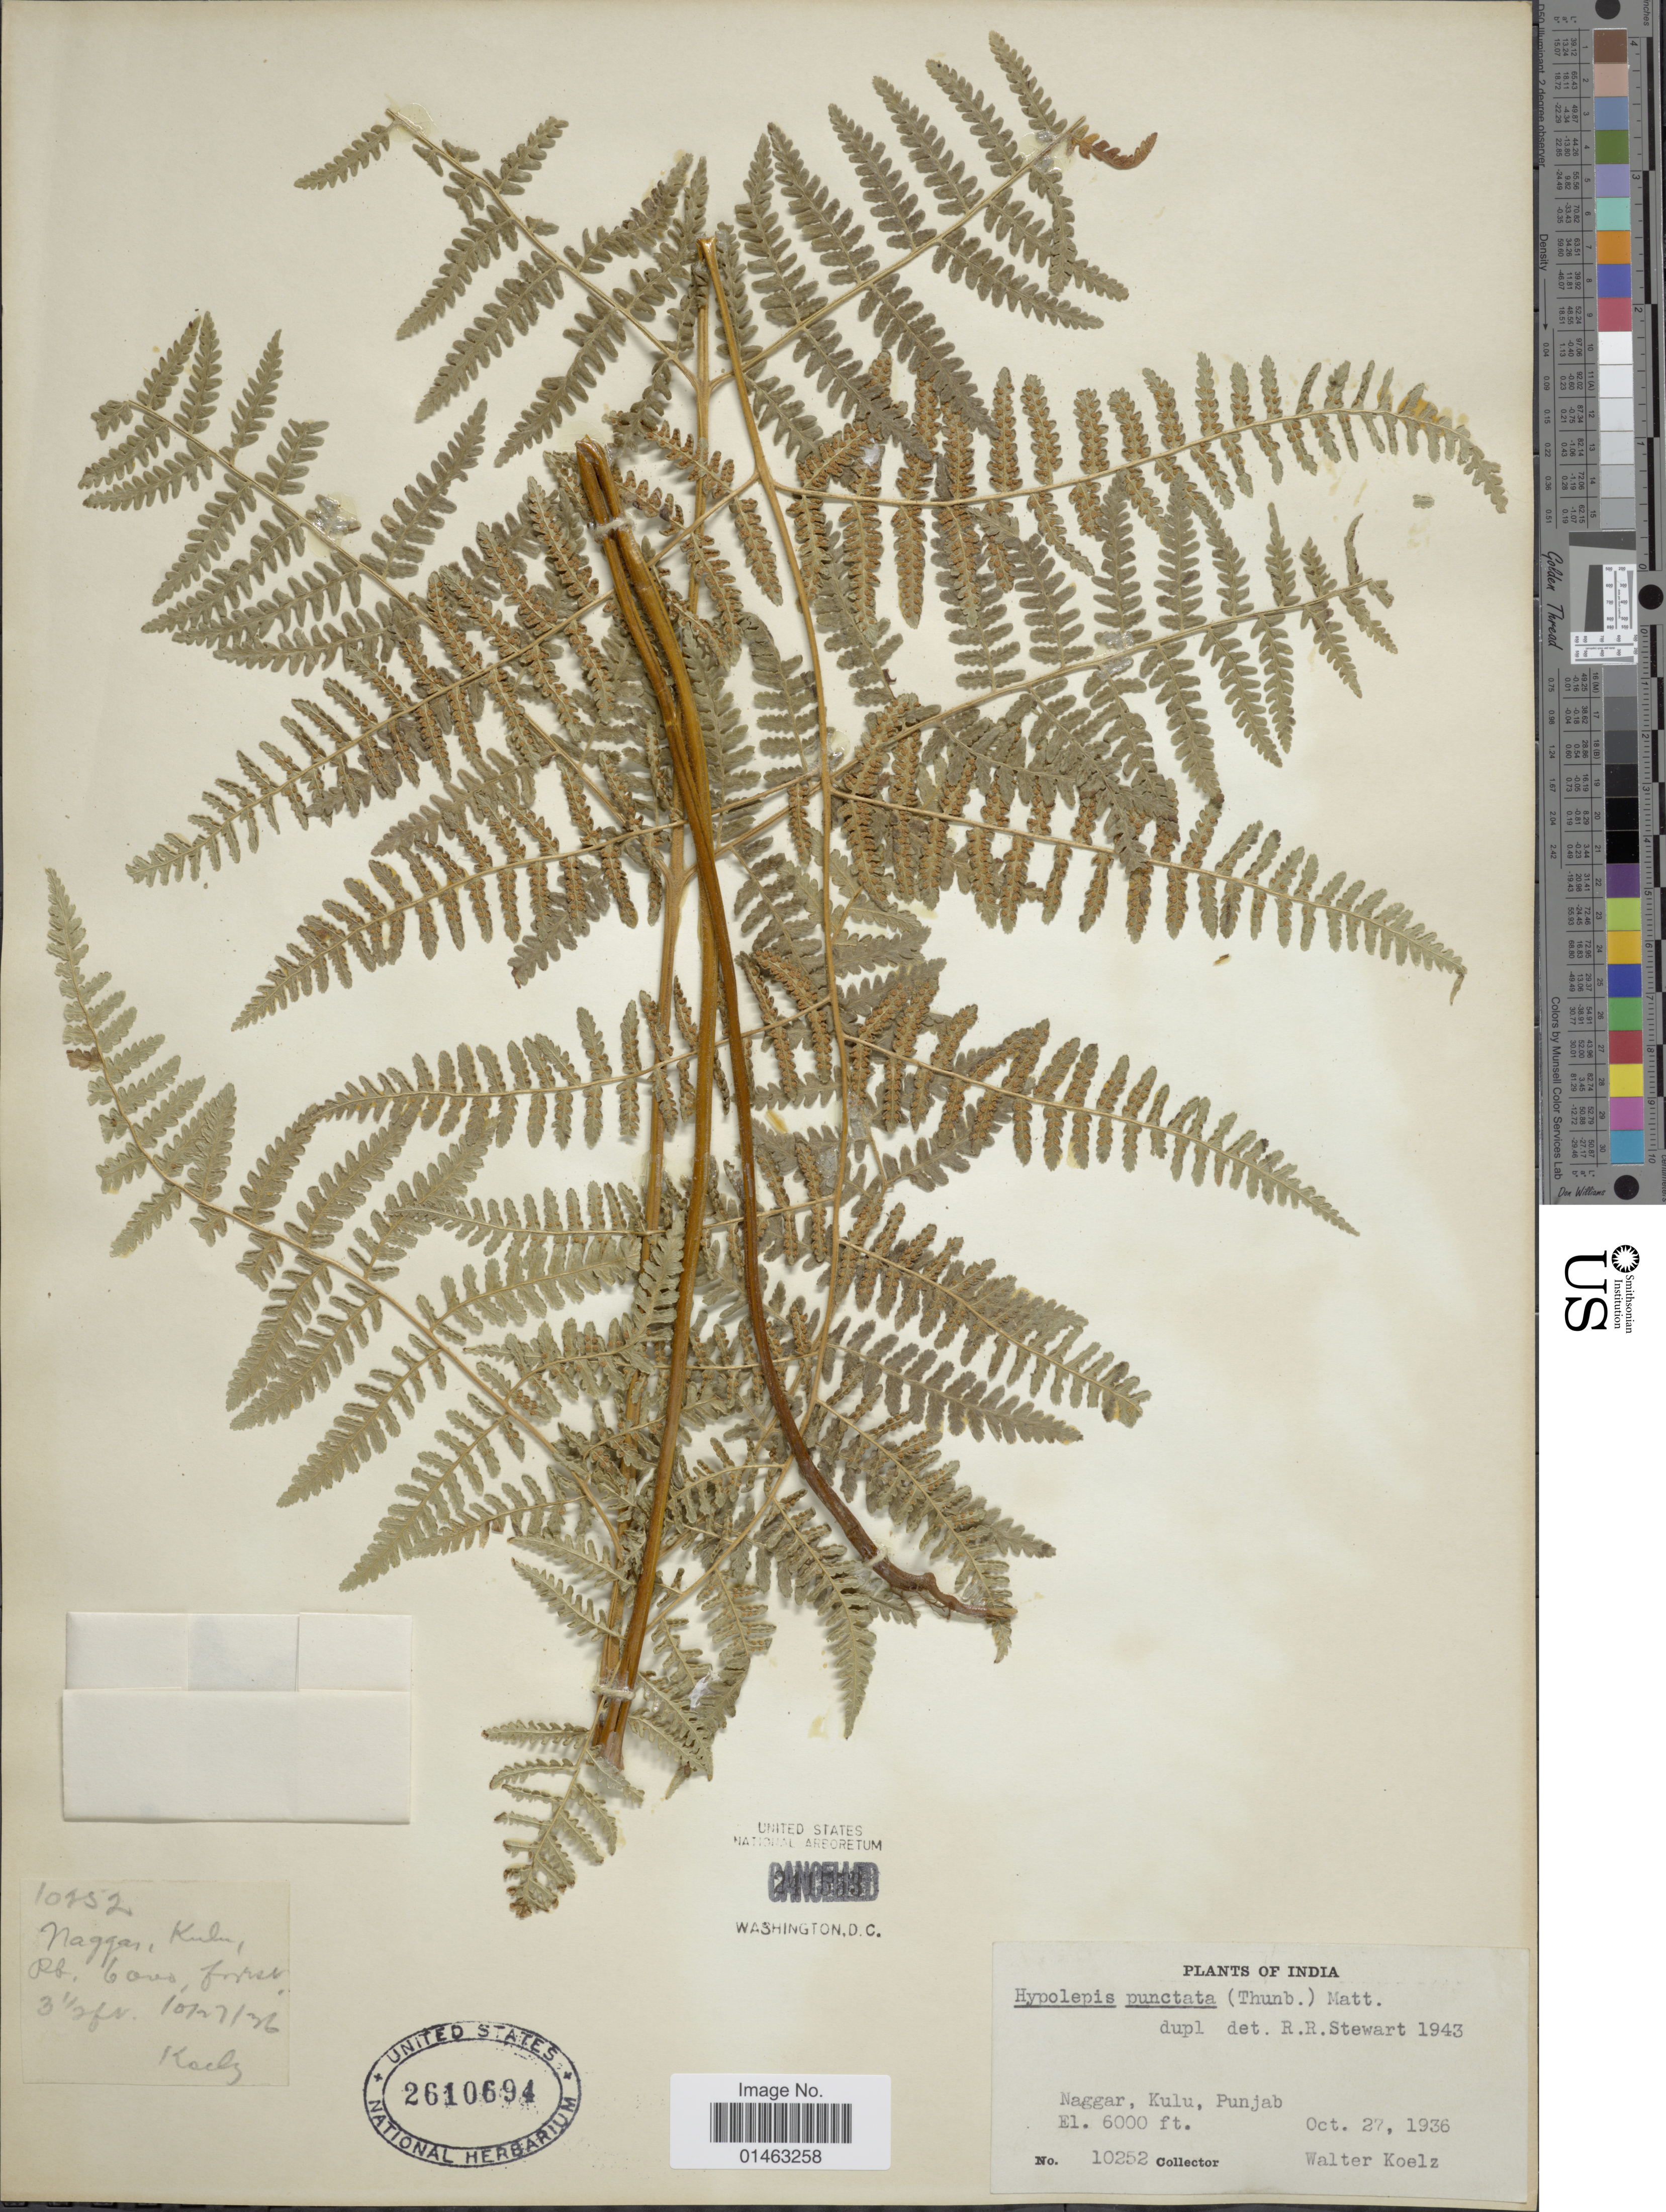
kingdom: Plantae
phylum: Tracheophyta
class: Polypodiopsida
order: Polypodiales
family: Dennstaedtiaceae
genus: Hypolepis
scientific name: Hypolepis punctata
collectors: W. N. Koelz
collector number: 10252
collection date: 1936-10-27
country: India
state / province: Punjab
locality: Naggar, Kulu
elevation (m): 1829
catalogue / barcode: US 2610694